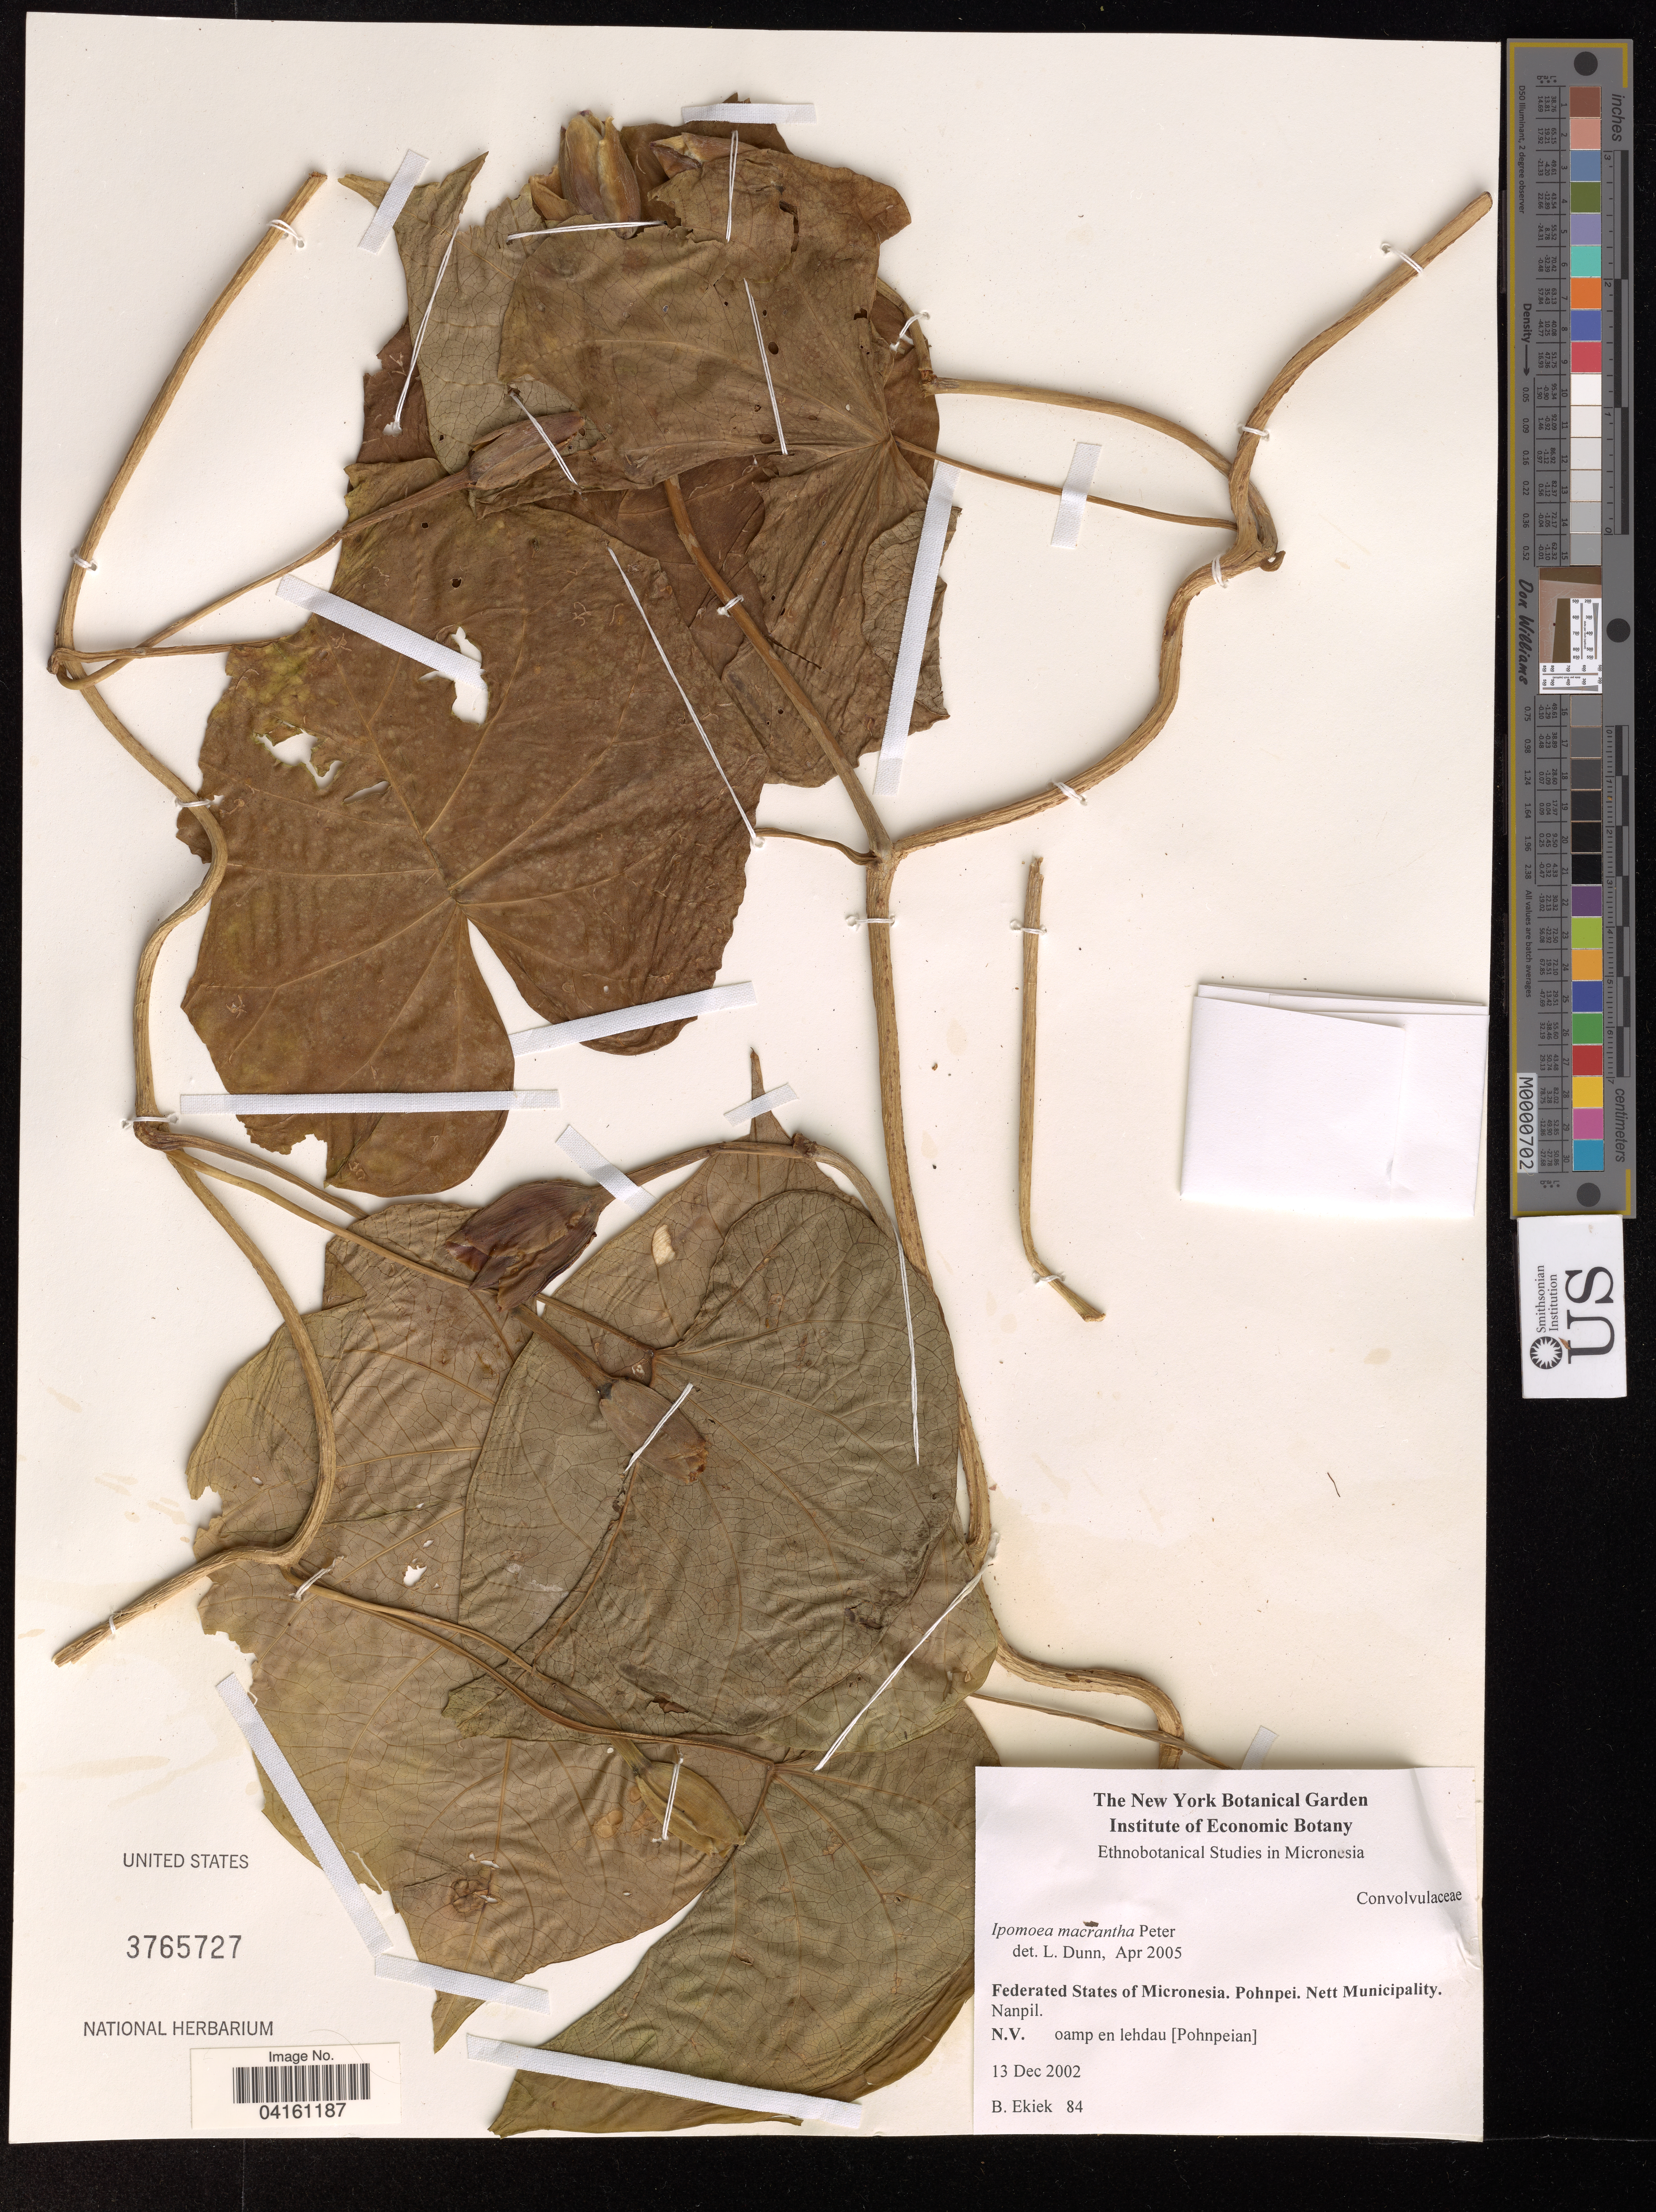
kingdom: Plantae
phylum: Tracheophyta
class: Magnoliopsida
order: Solanales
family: Convolvulaceae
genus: Ipomoea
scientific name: Ipomoea macrantha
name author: Roem. & Schult.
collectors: B. Ekiek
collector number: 84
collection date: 2002-12-13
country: Micronesia, Federated States of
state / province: Pohnpei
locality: Nett Municipality. Nanpil.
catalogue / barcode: US 3765727